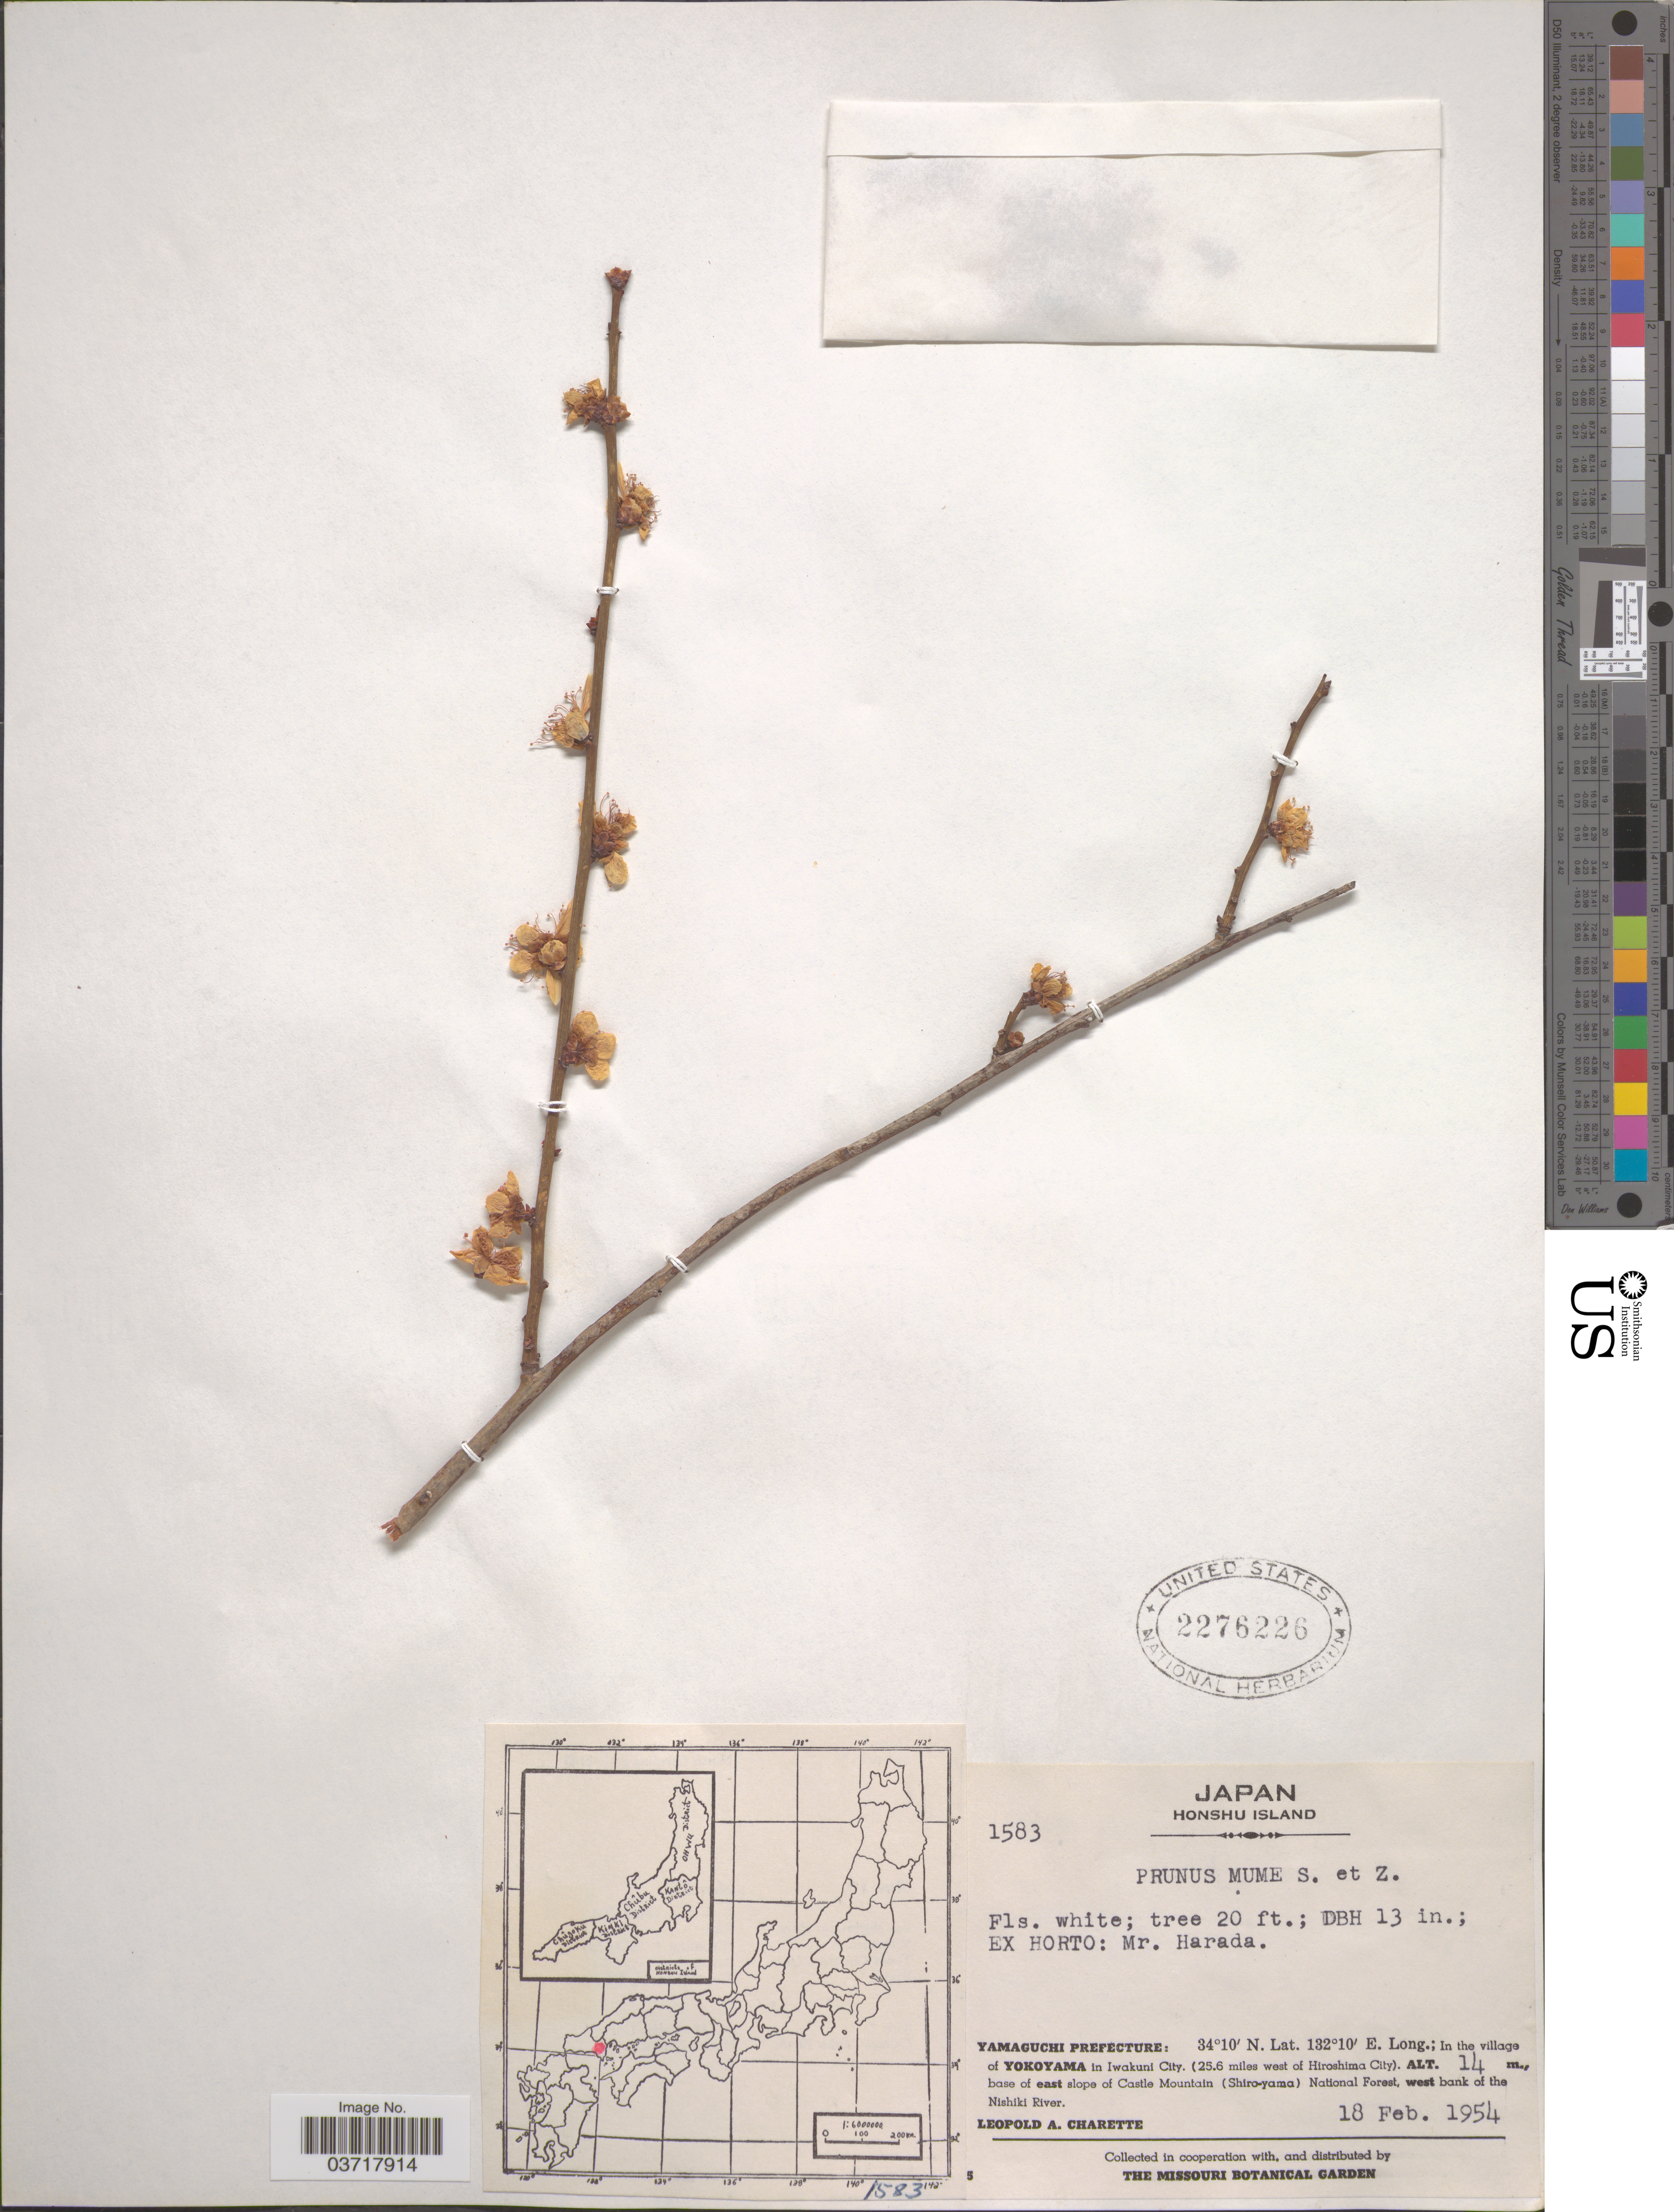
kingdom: Plantae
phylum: Tracheophyta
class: Magnoliopsida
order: Rosales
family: Rosaceae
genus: Prunus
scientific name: Prunus mume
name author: (Siebold) Siebold & Zucc.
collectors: L. A. Charette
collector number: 1583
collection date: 1954-02-18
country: Japan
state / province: Yamaguti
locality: Honshu Island. Yamaguchi Prefecture: In the village of Yokoyama in Iwakuni City. (25.6 miles west of Hiroshima City)., base of east slope of Castle Mountain (Shiro-yama) National Forest, west bank of the Nishiki River.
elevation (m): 14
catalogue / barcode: US 2276226